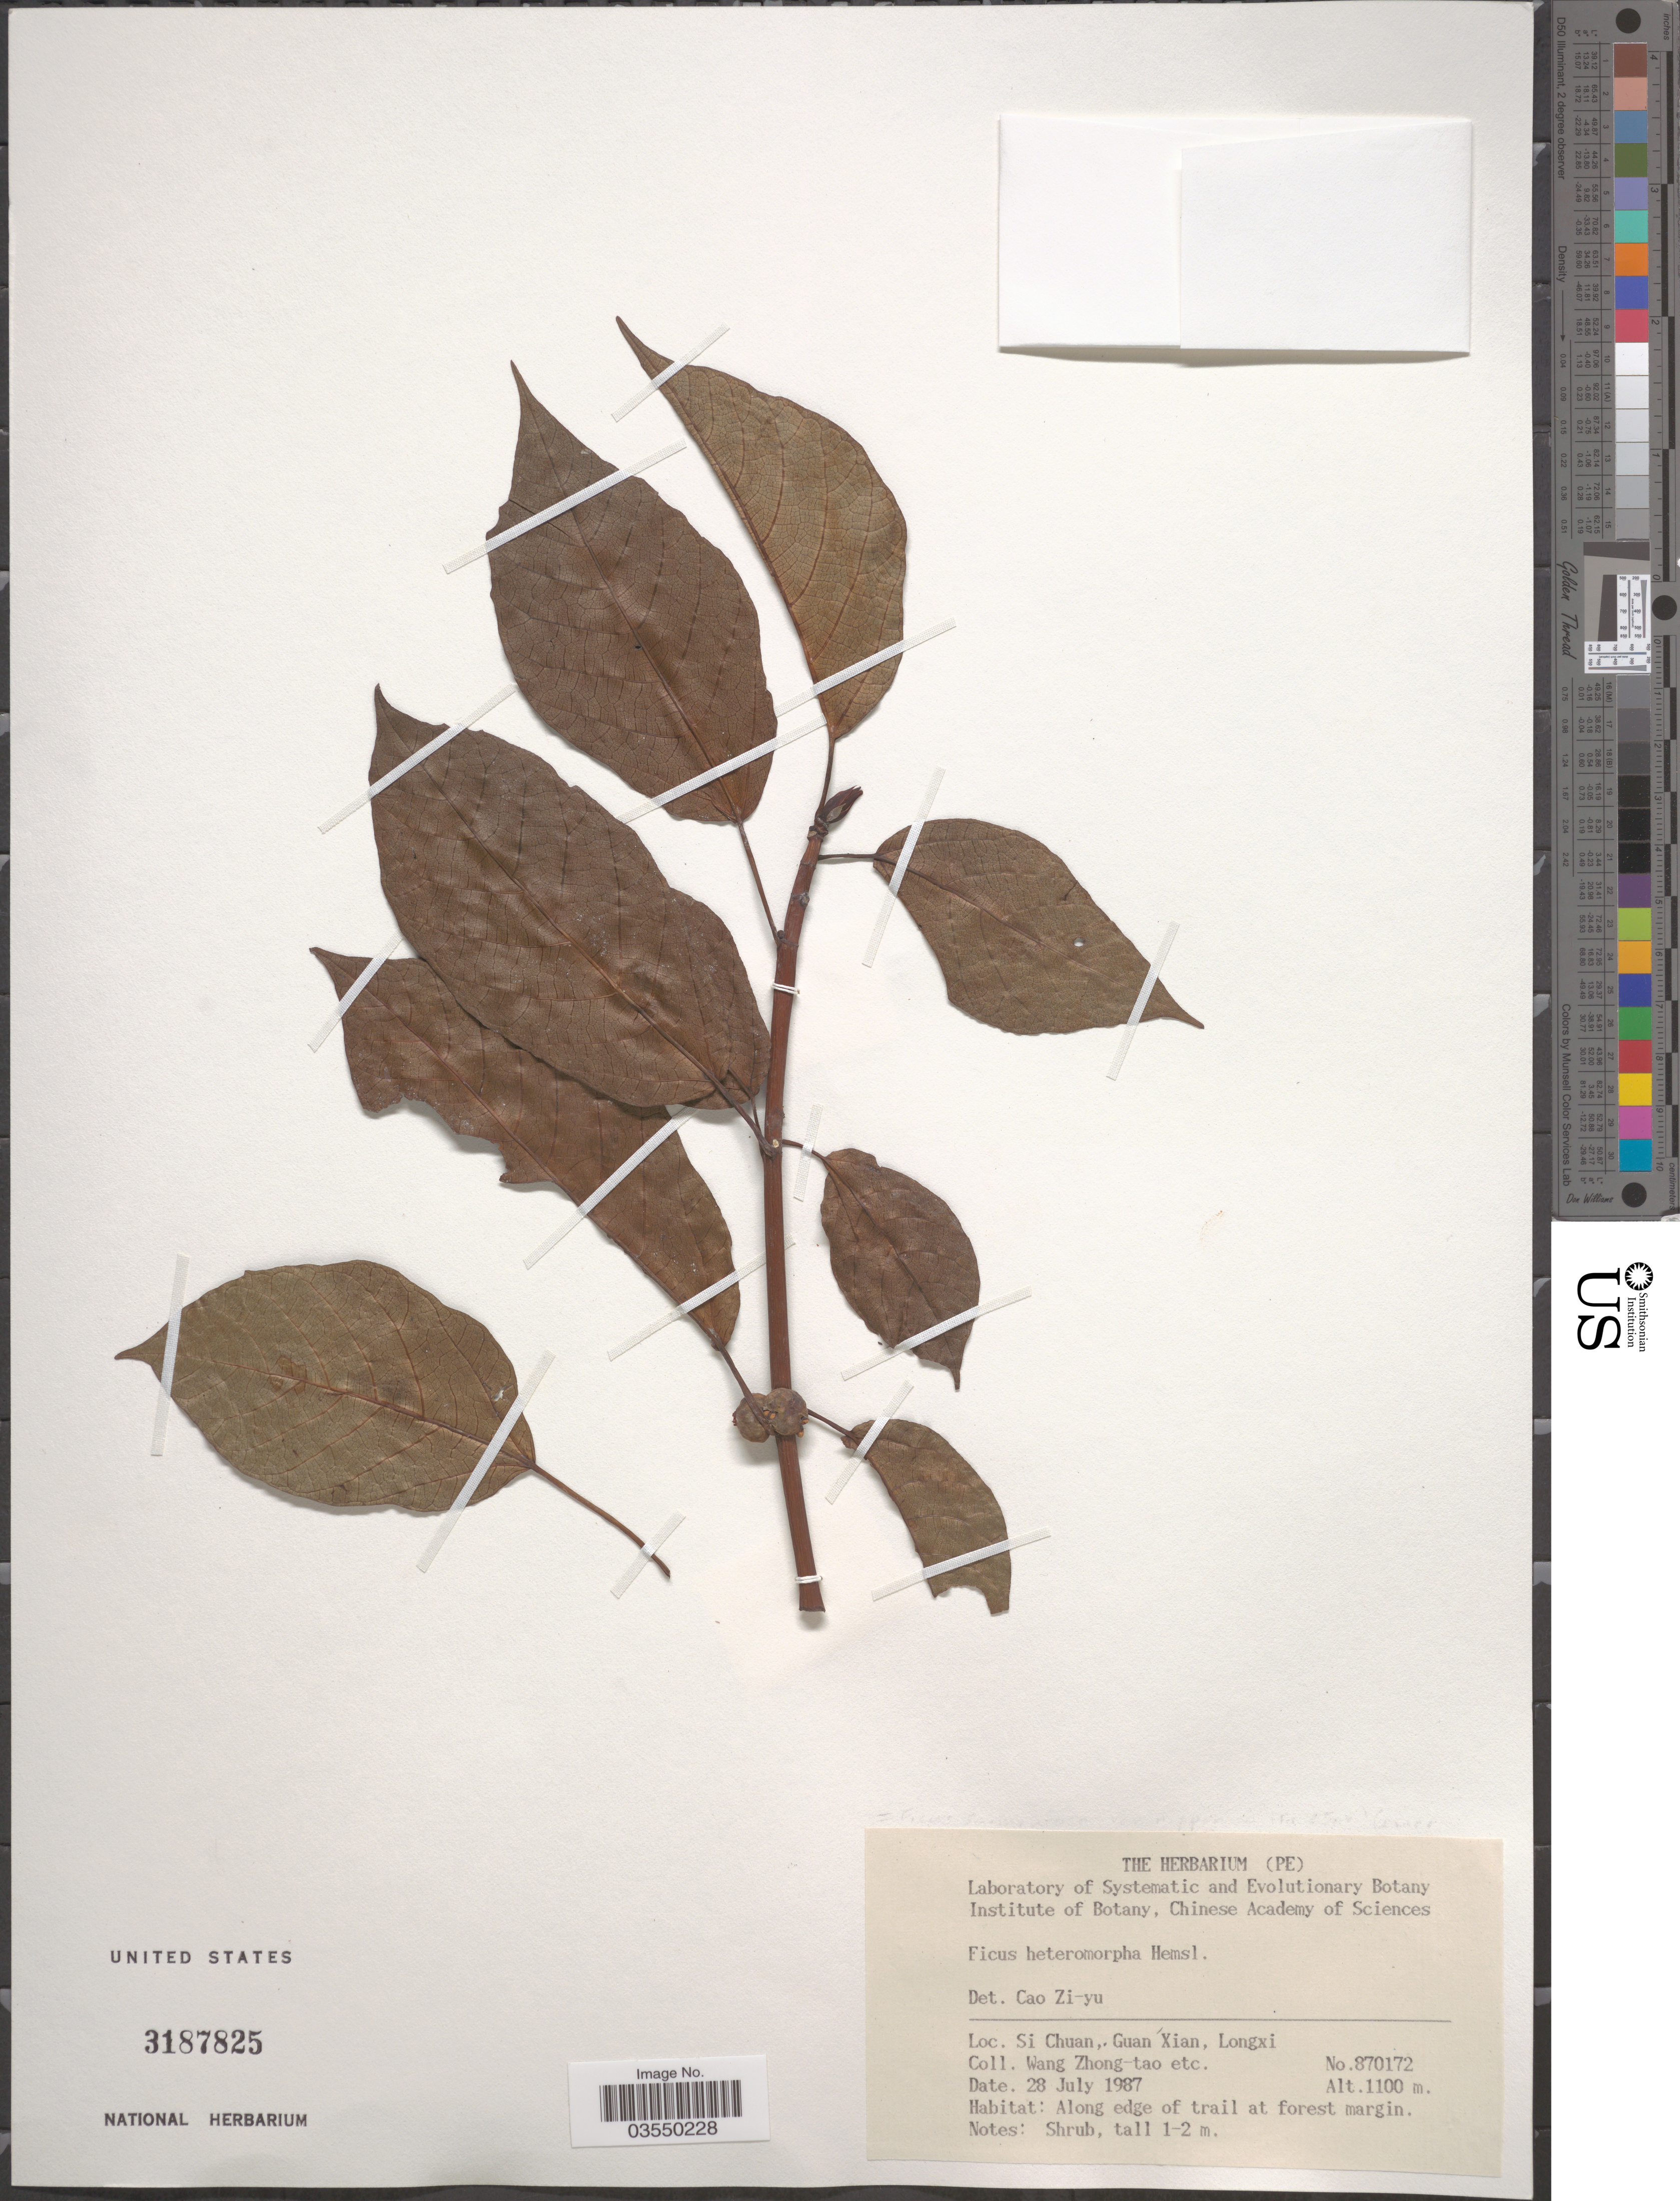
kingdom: Plantae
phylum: Tracheophyta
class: Magnoliopsida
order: Rosales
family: Moraceae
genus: Ficus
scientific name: Ficus heteromorpha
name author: Hemsl.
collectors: W. Zhong-Tao & et al.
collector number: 870172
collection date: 1987-07-28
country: China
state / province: Sichuan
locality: Si Chuan, Guan Xian, Longxi.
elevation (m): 1100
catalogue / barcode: US 3187825